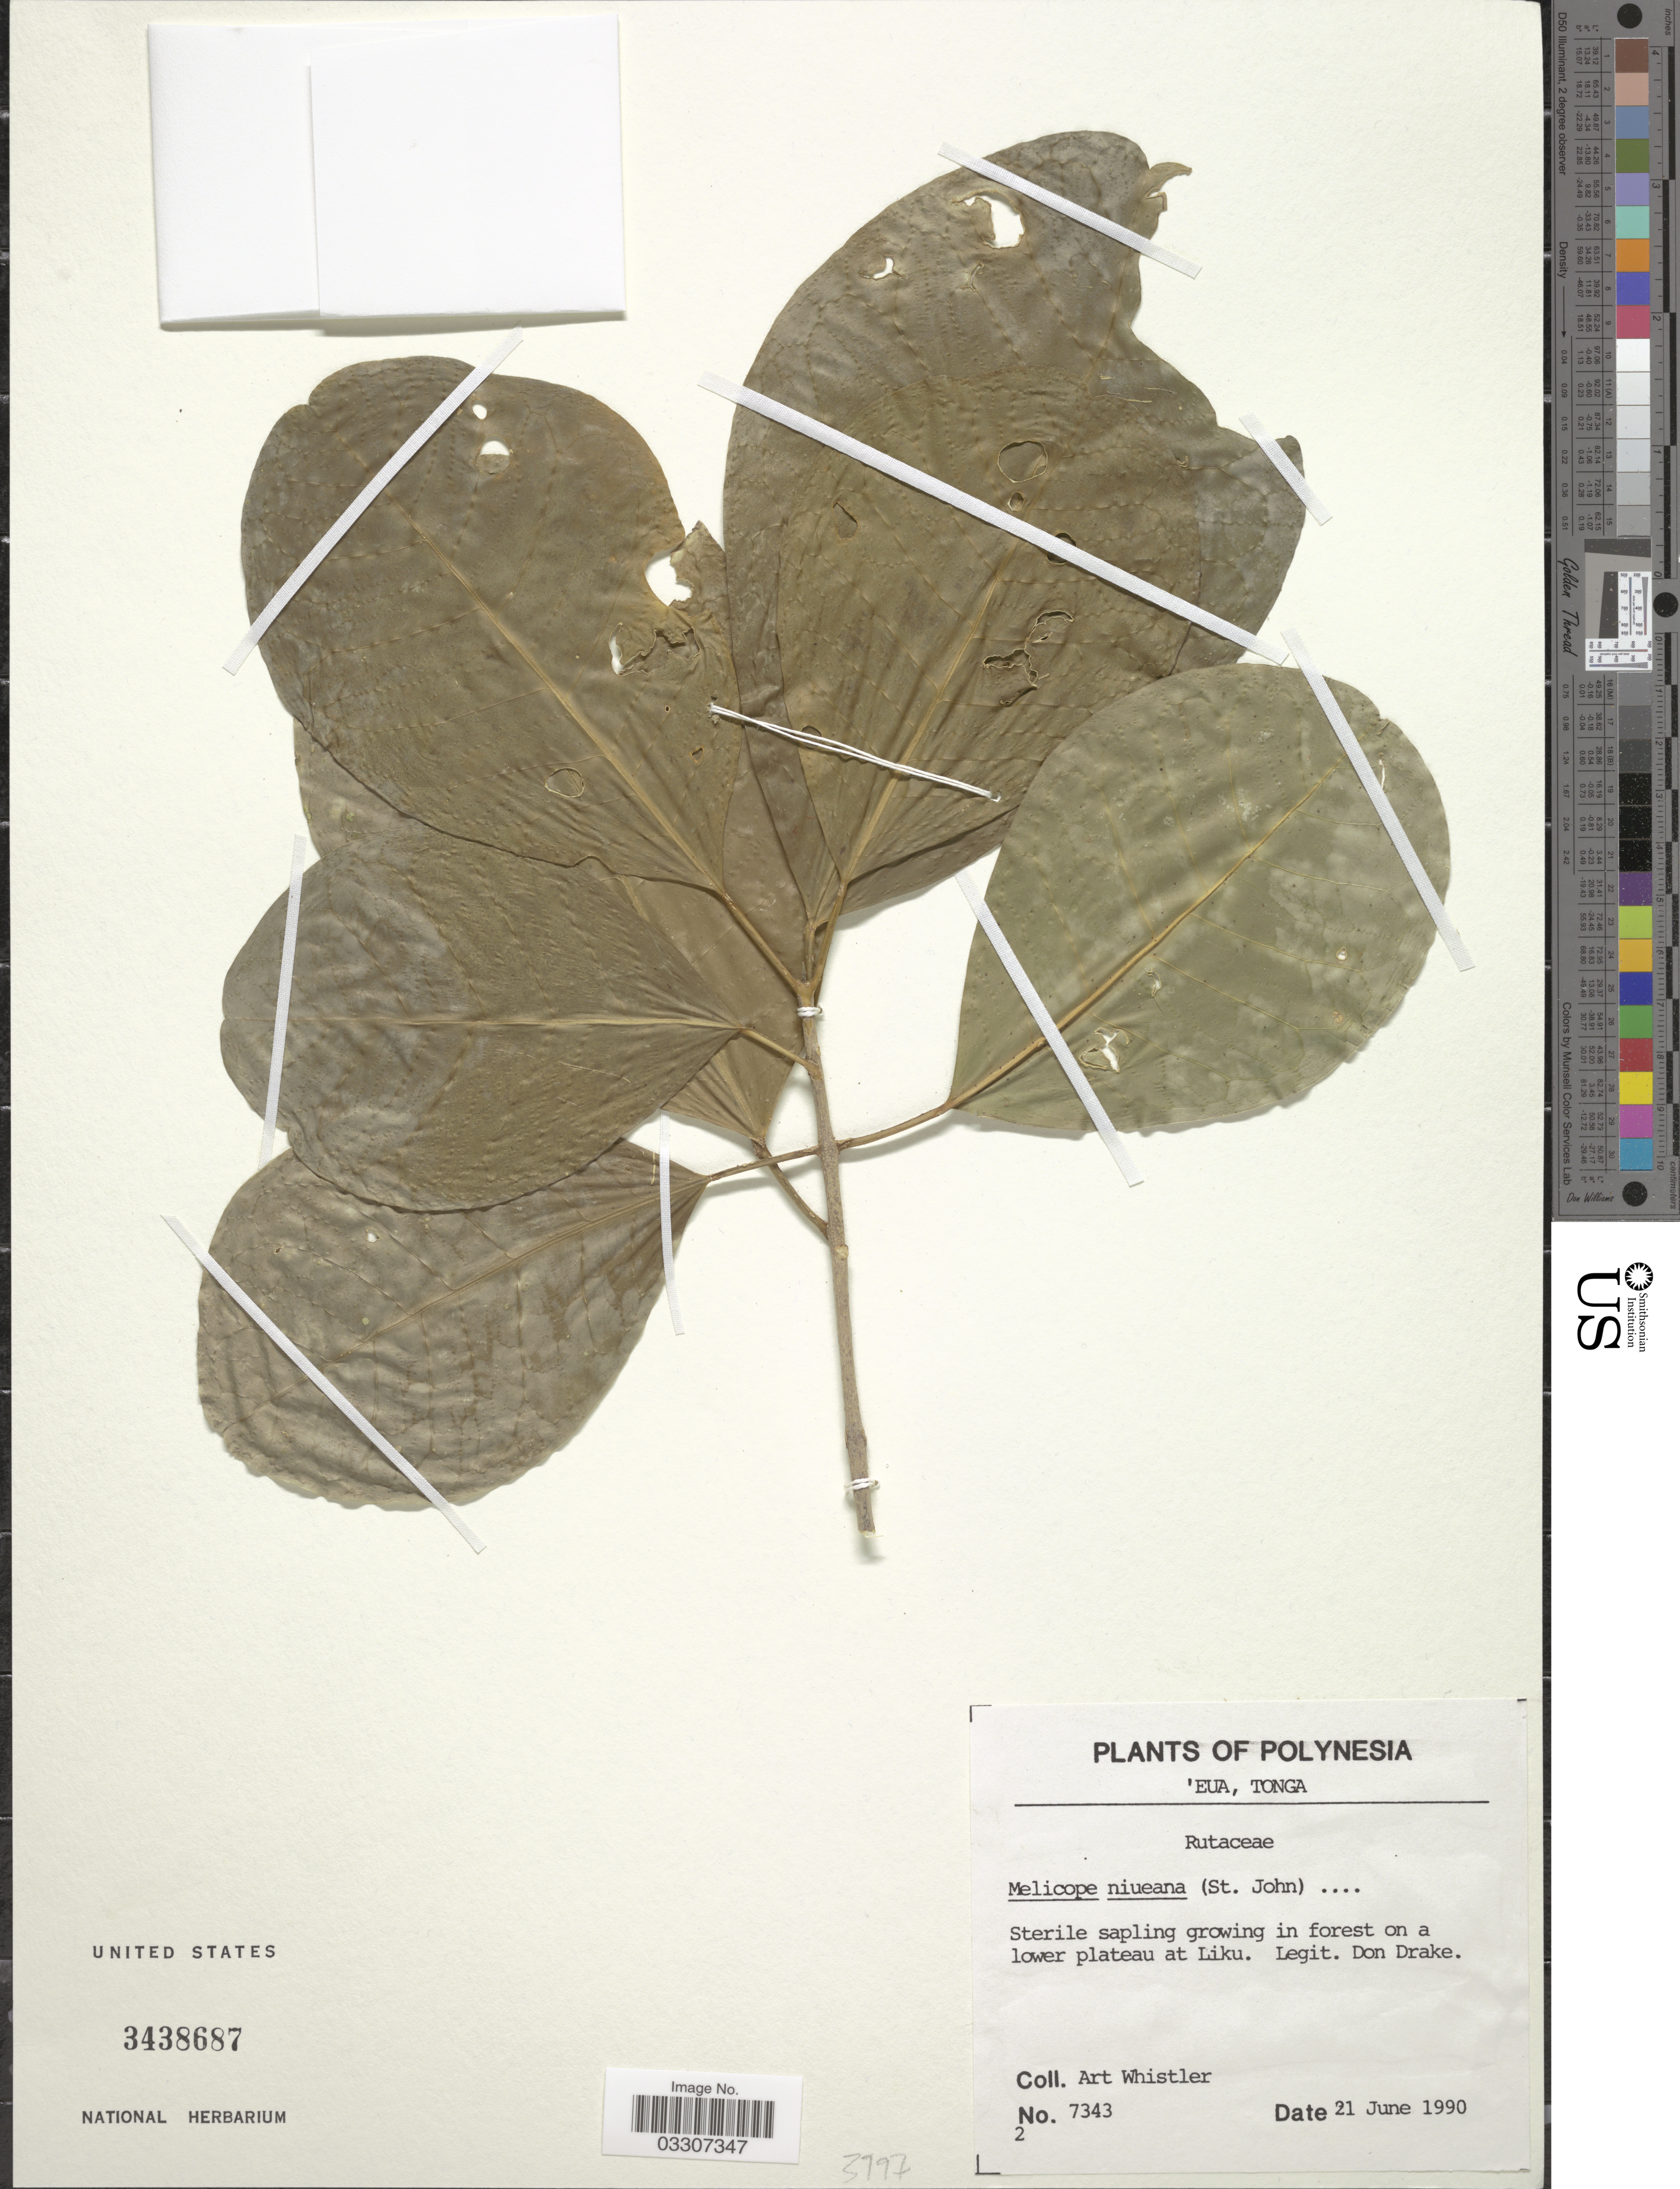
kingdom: Plantae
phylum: Tracheophyta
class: Magnoliopsida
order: Sapindales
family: Rutaceae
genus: Melicope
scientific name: Melicope niueana (H. St. John) comb. nov. ined.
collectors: A. Whistler & D.R. Drake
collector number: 7343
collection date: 1990-06-21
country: Tonga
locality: Polynesia. 'Eua. On a lower plateau at Liku.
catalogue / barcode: US 3438687